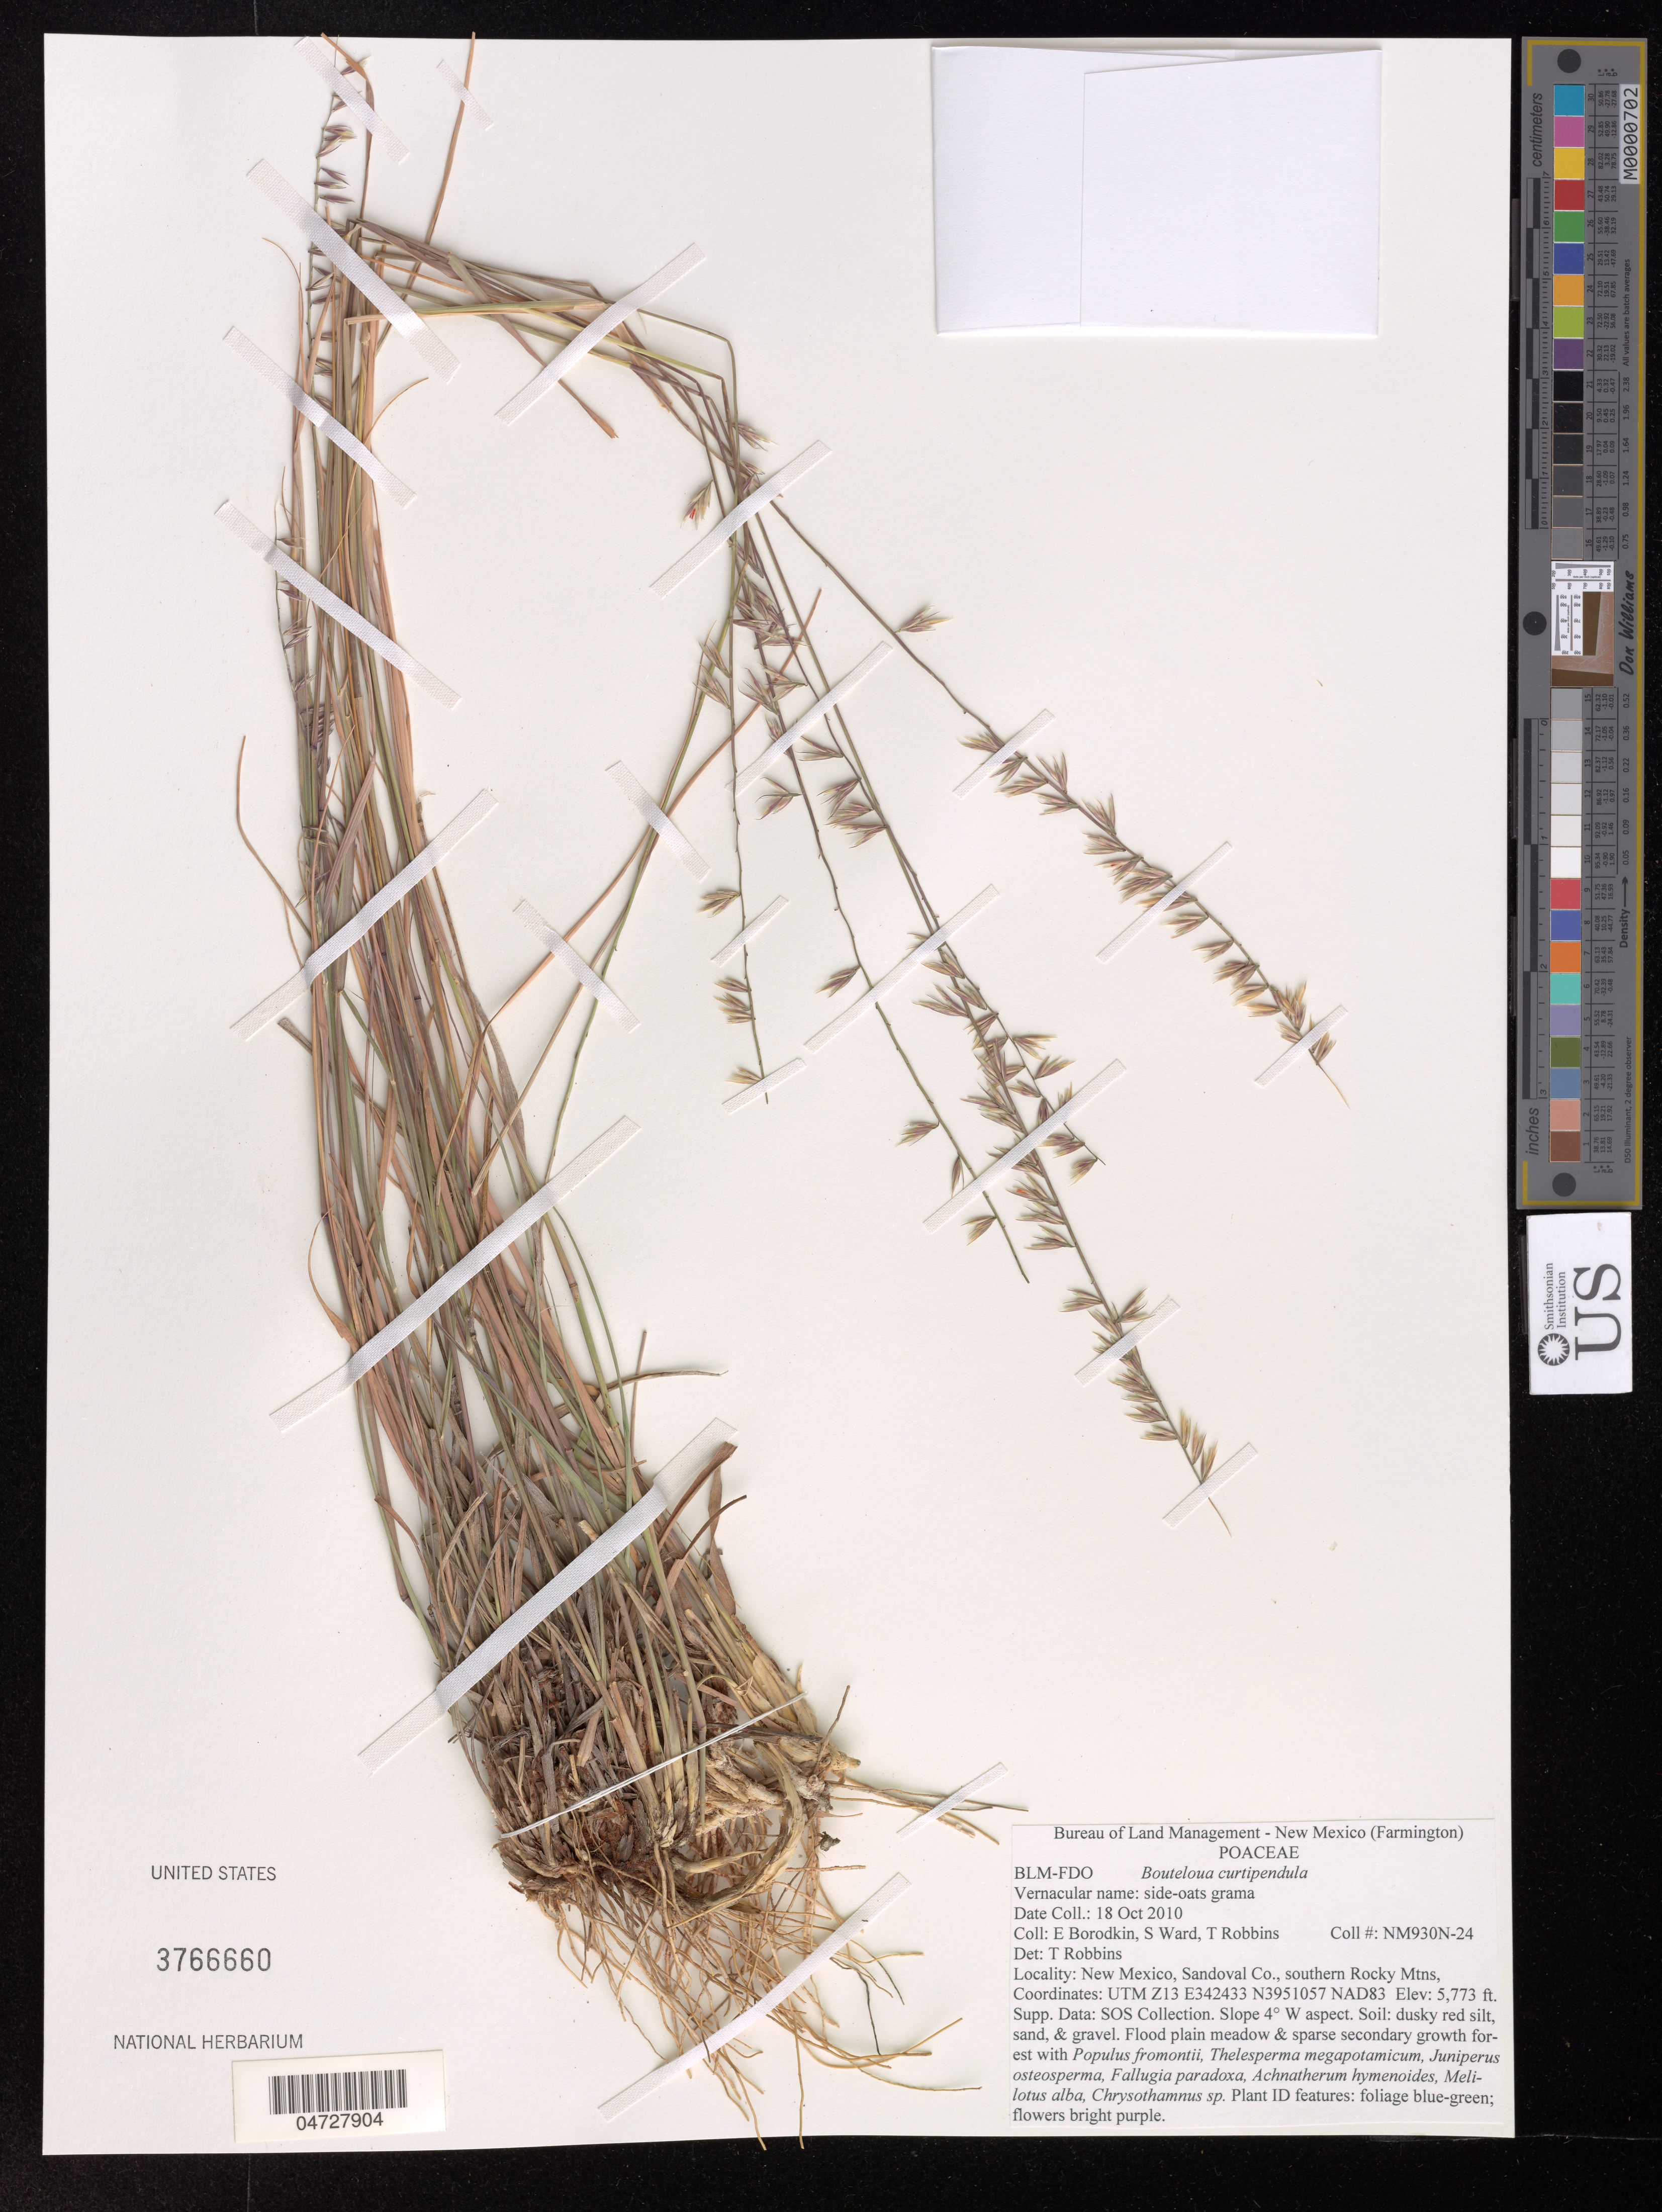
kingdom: Plantae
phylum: Tracheophyta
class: Liliopsida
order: Poales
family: Poaceae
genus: Bouteloua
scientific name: Bouteloua curtipendula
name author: (Michx.) Torr.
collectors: E. Borodkin, S. Ward & T. Robbins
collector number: NM930N-24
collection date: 2010-10-18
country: United States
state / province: New Mexico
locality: Sandoval Co., southern Rocky Mtns.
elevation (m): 1760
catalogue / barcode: US 3766660